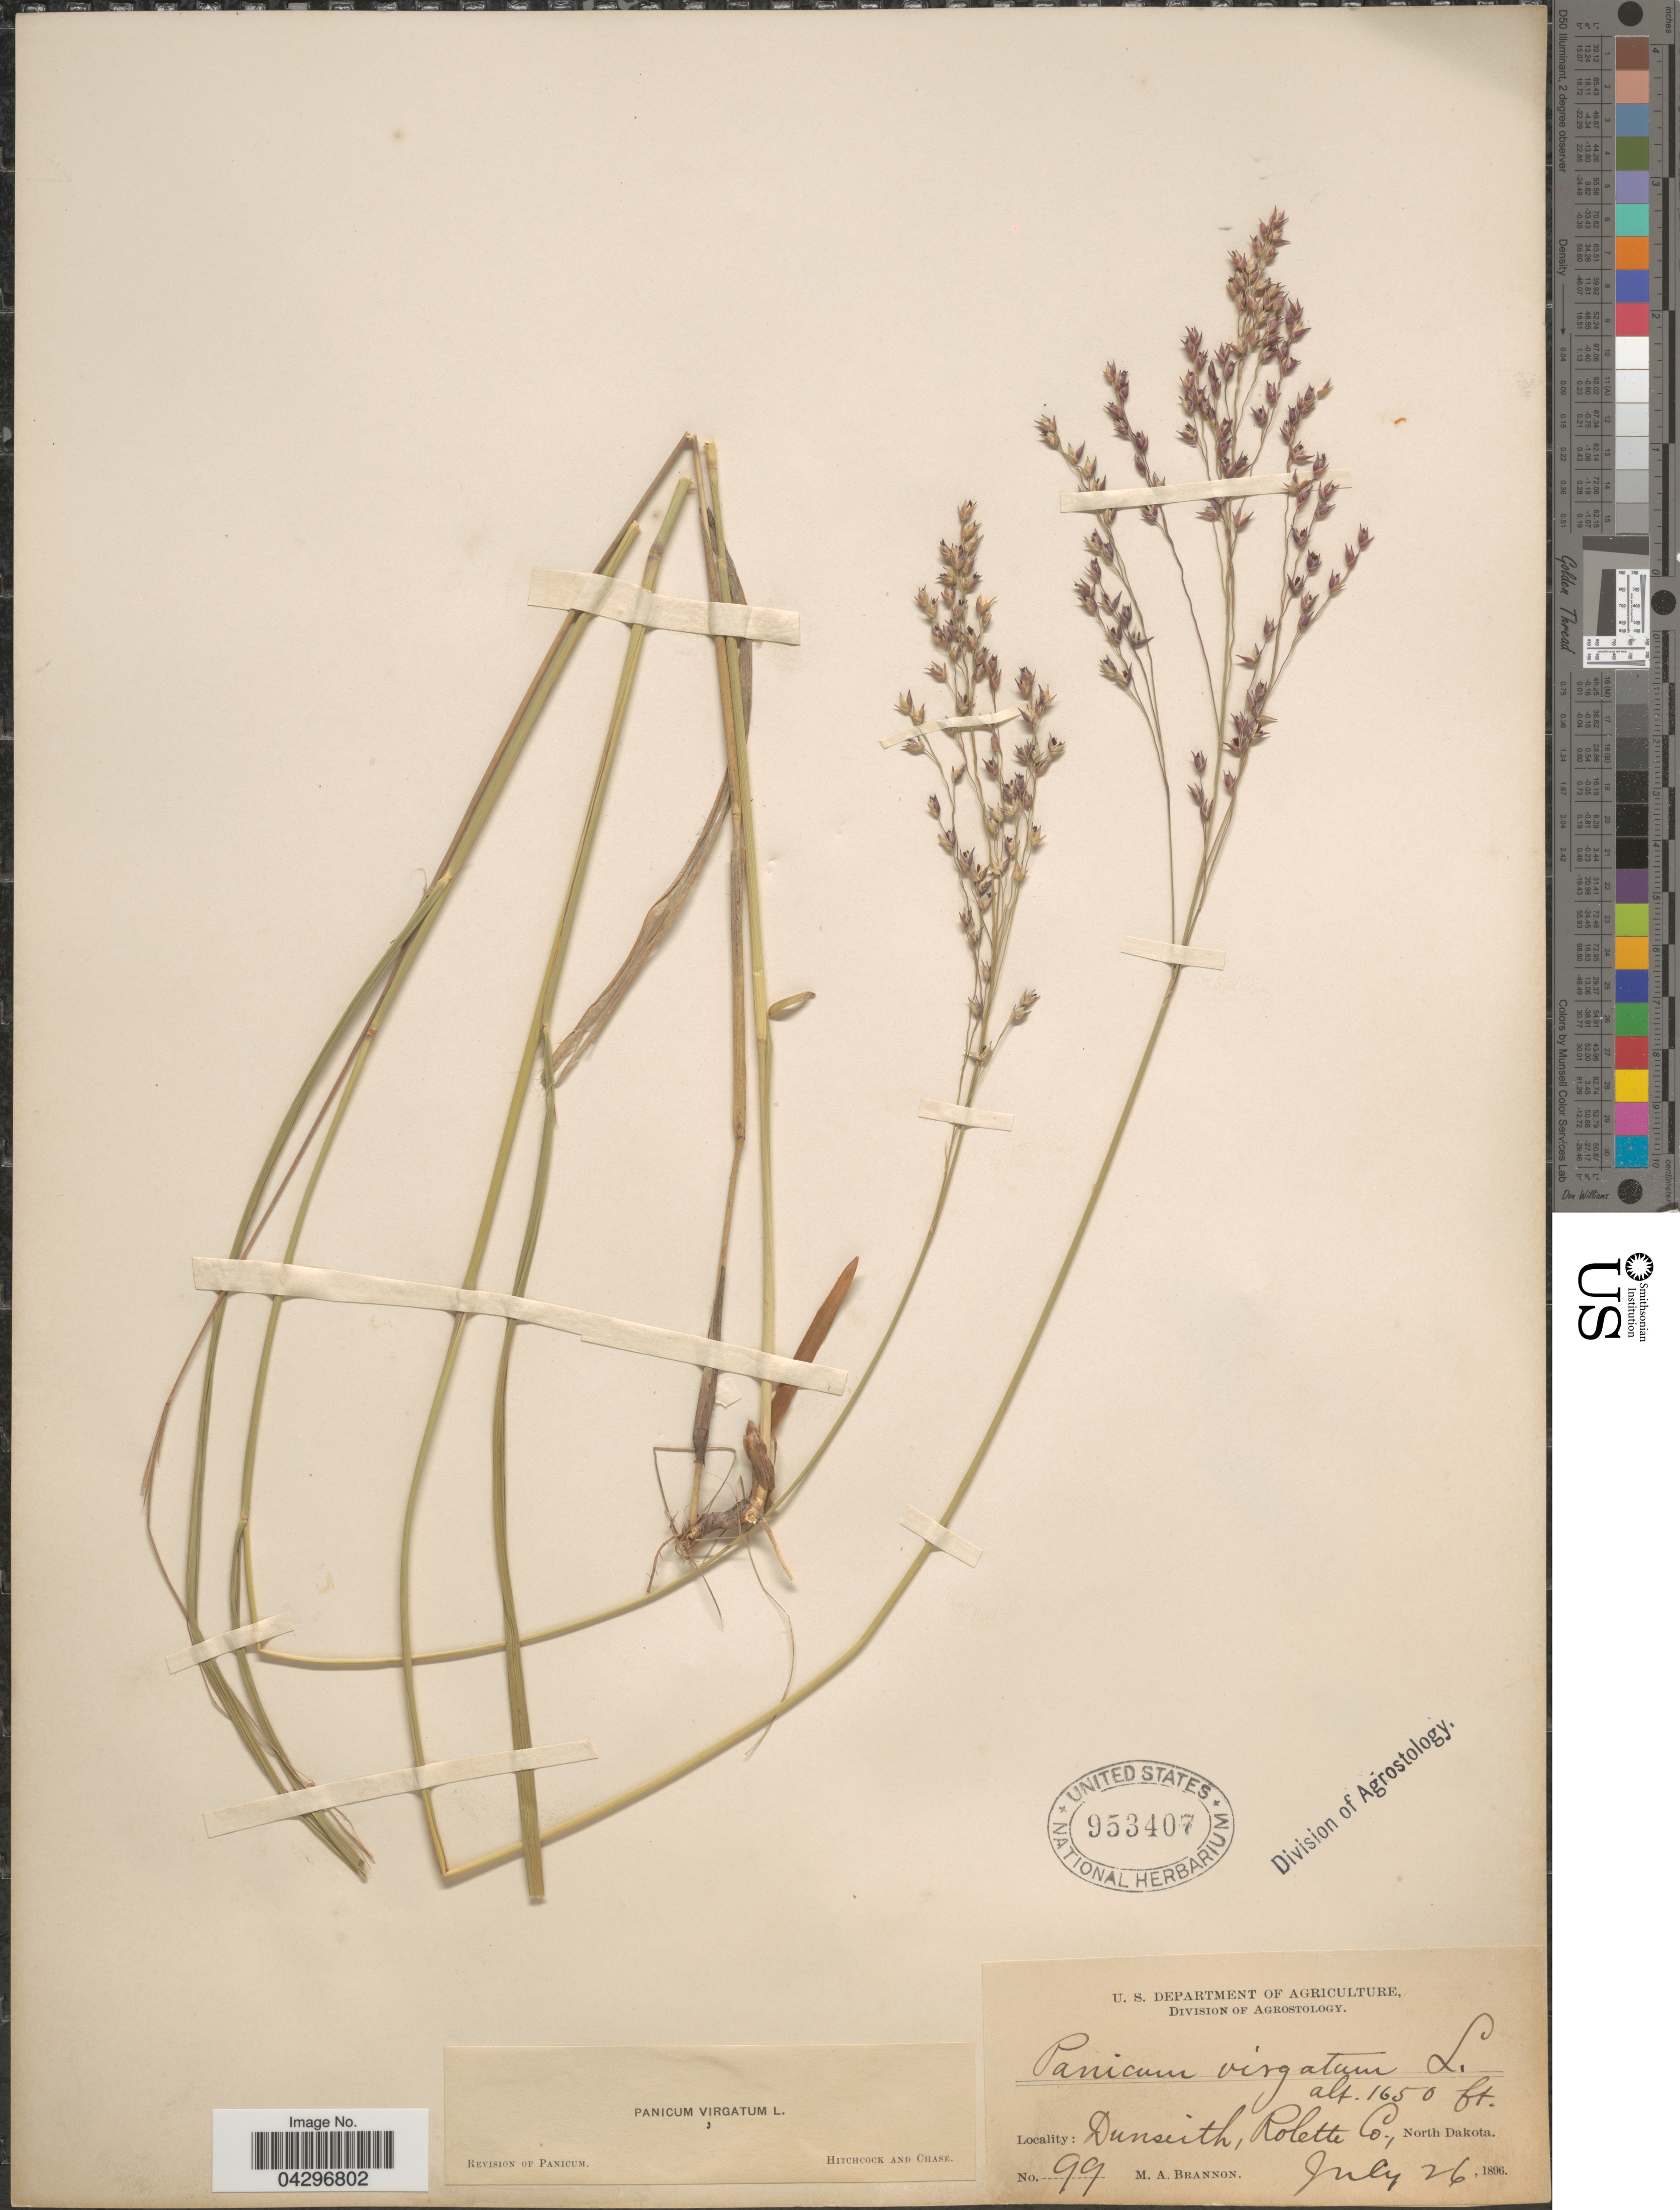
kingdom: Plantae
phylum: Tracheophyta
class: Liliopsida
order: Poales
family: Poaceae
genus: Panicum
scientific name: Panicum virgatum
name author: L.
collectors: M. Brannon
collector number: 99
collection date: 1896-07-26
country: United States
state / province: North Dakota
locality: Dunseith, Rolette Co.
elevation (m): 503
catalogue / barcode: US 953407